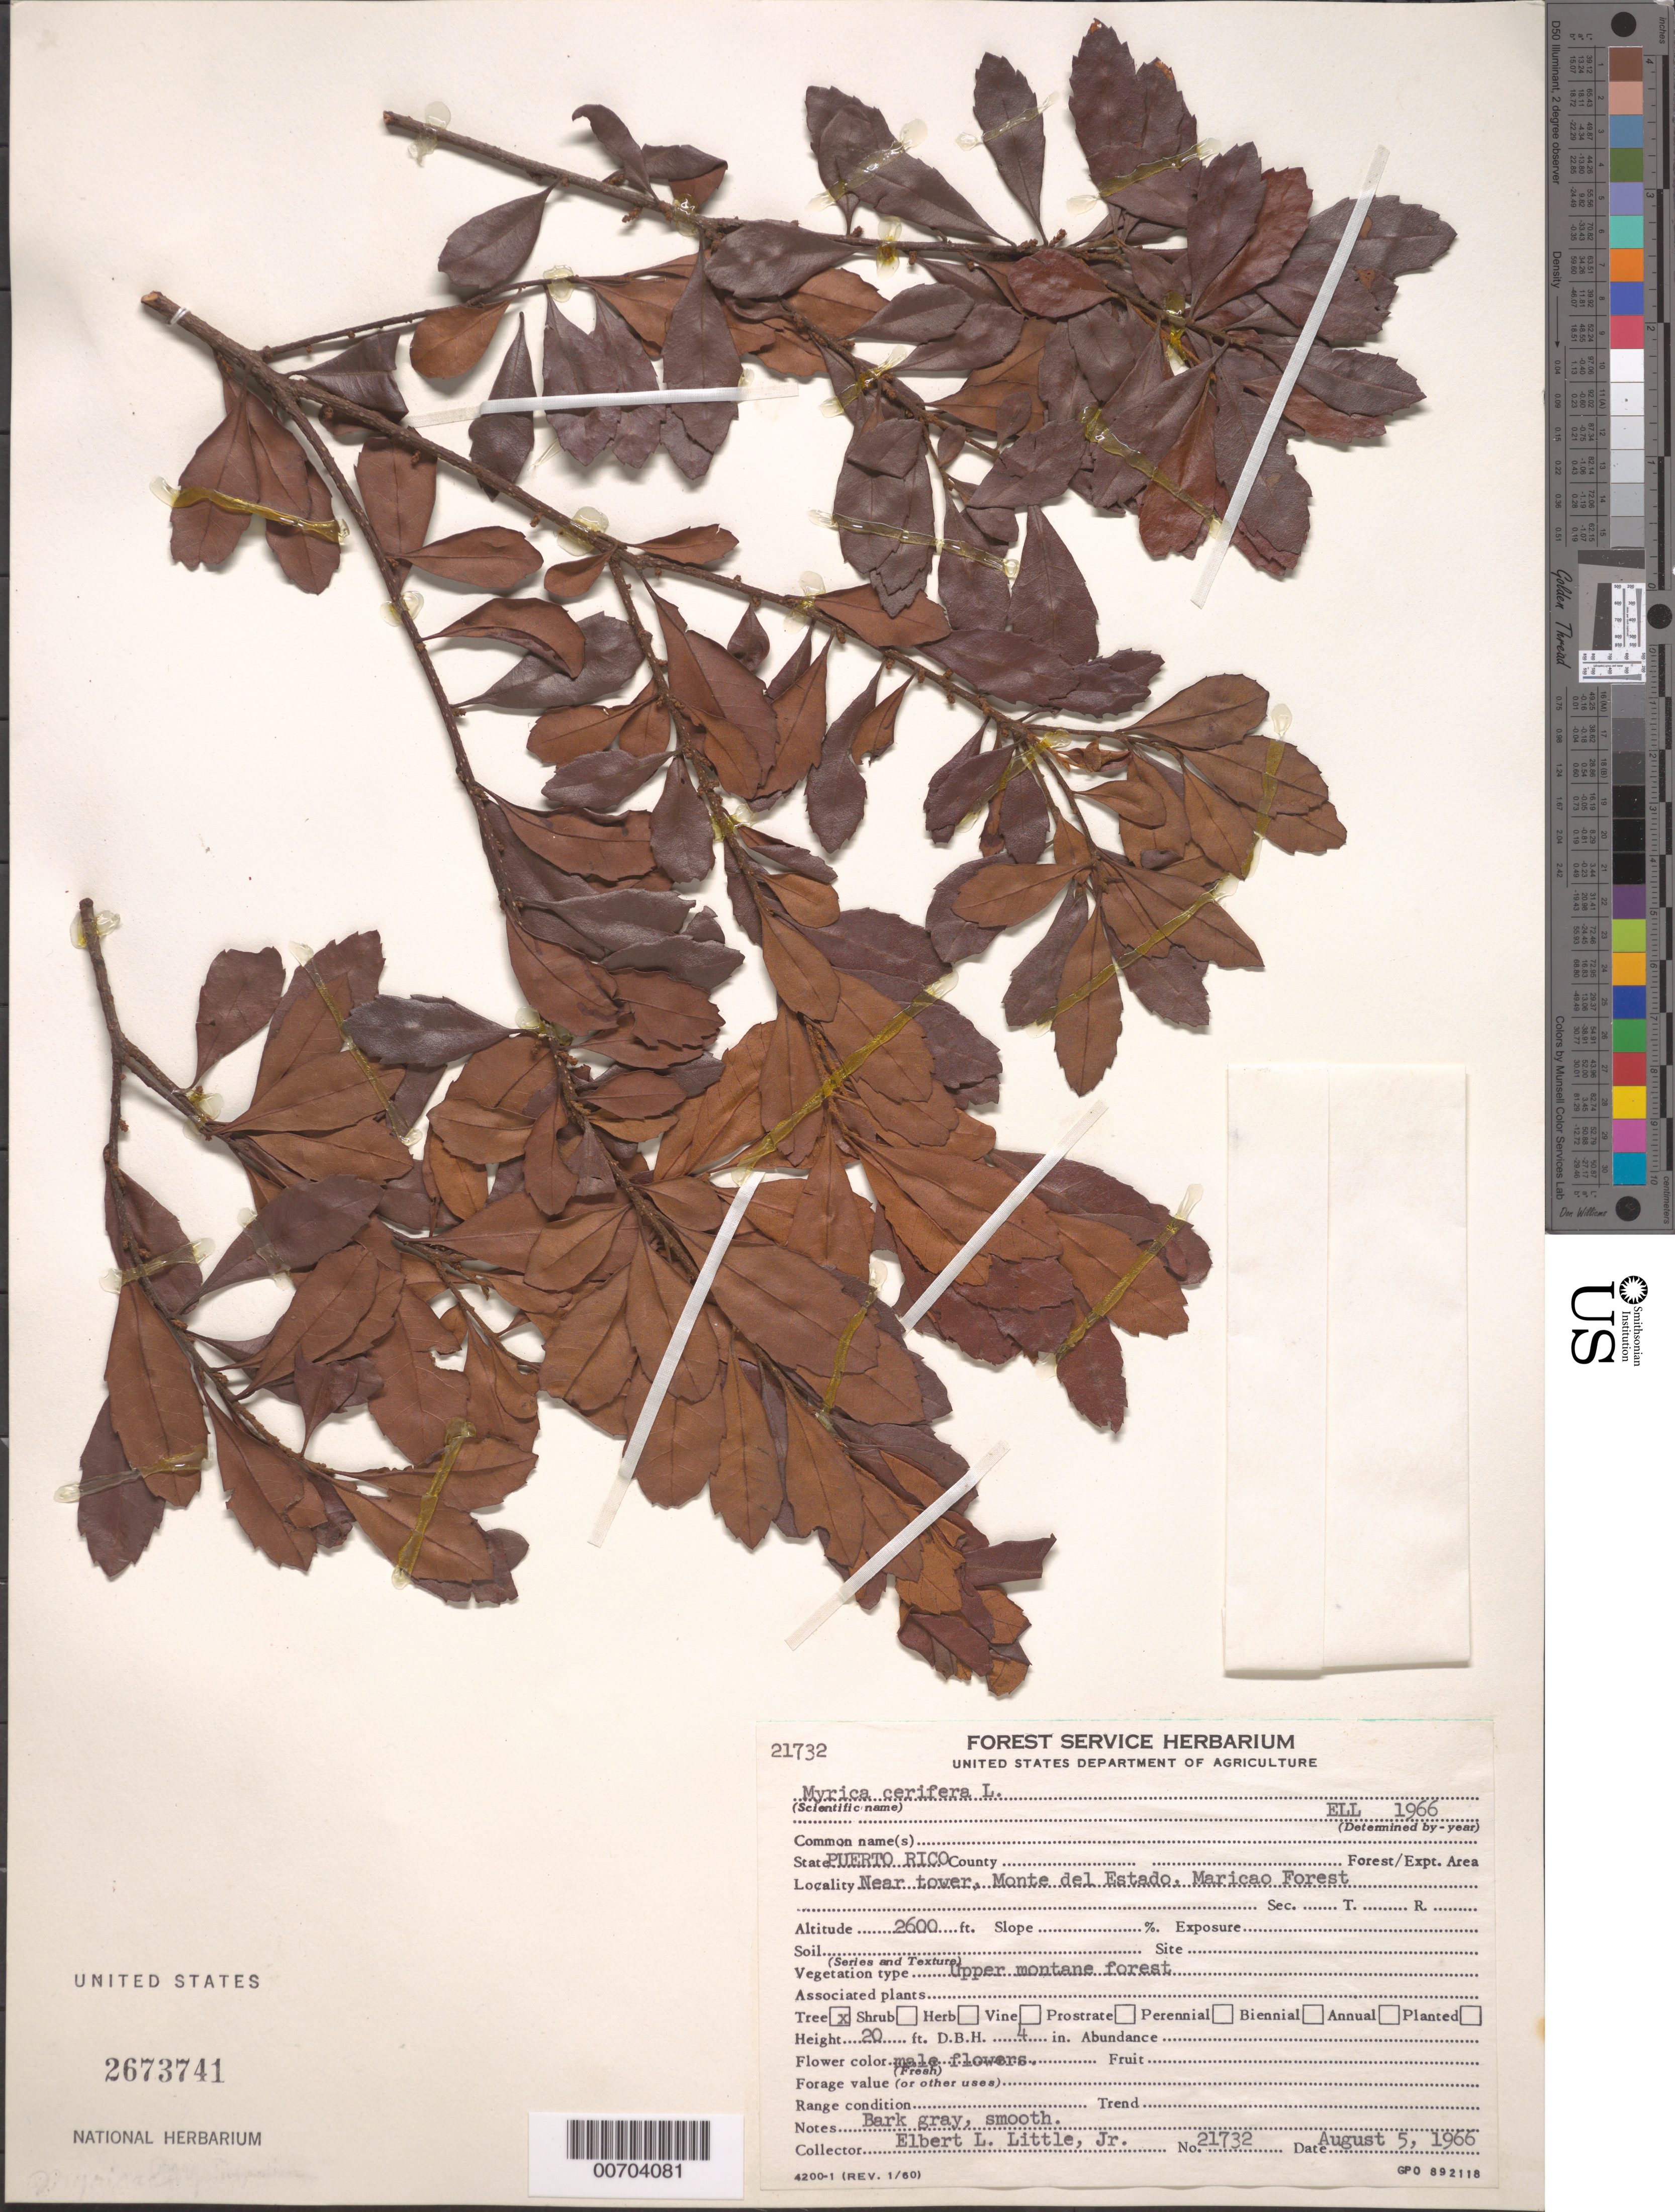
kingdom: Plantae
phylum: Tracheophyta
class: Magnoliopsida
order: Fagales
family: Myricaceae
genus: Myrica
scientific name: Myrica cerifera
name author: L.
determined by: Little, Elbert L., Jr., (FSSR), United States Department of Agriculture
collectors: E. L. Little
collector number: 21732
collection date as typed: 05 Aug 1966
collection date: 1966-08-05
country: Puerto Rico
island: Greater Antilles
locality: Near tower, Monte del Estado, Maricao Forest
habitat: Upper montane forest.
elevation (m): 792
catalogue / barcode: US 2673741